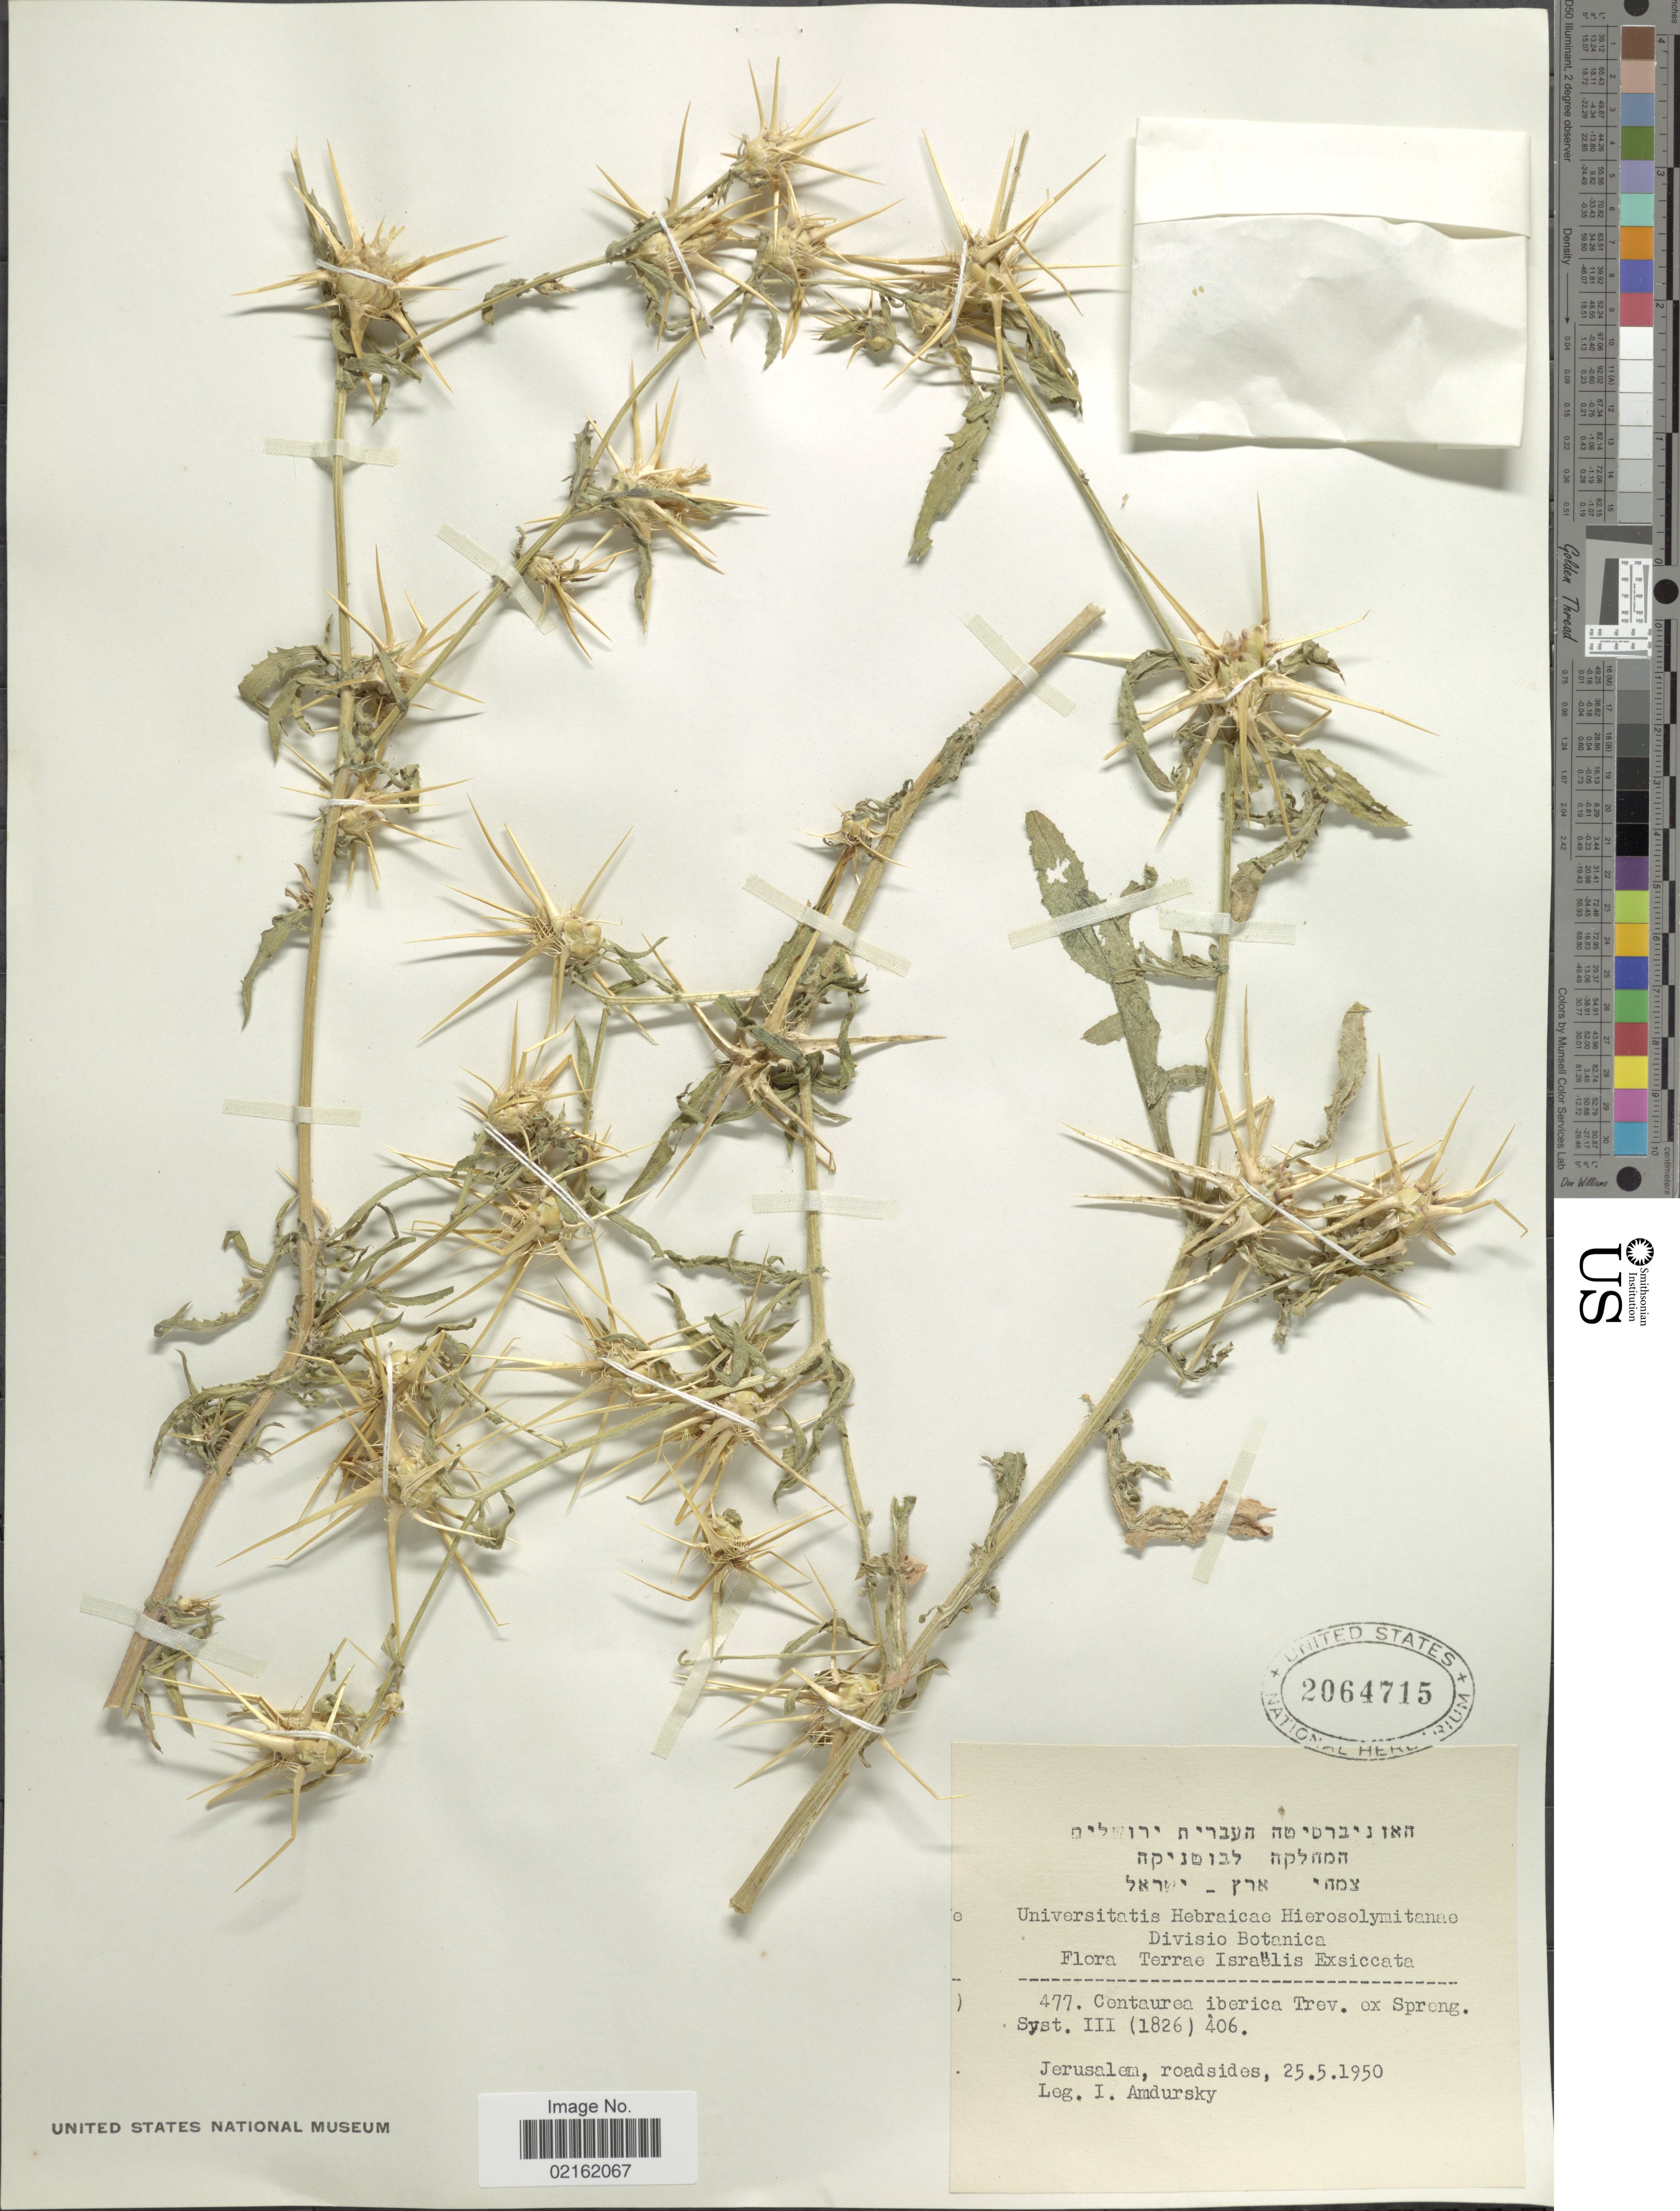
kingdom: Plantae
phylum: Tracheophyta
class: Magnoliopsida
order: Asterales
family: Asteraceae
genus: Centaurea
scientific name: Centaurea intricata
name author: Boiss.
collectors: I. Amdursky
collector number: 477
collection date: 1950-05-25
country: Israel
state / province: Jerusalem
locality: Roadsides, Terrae Israelis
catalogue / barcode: US 2064715